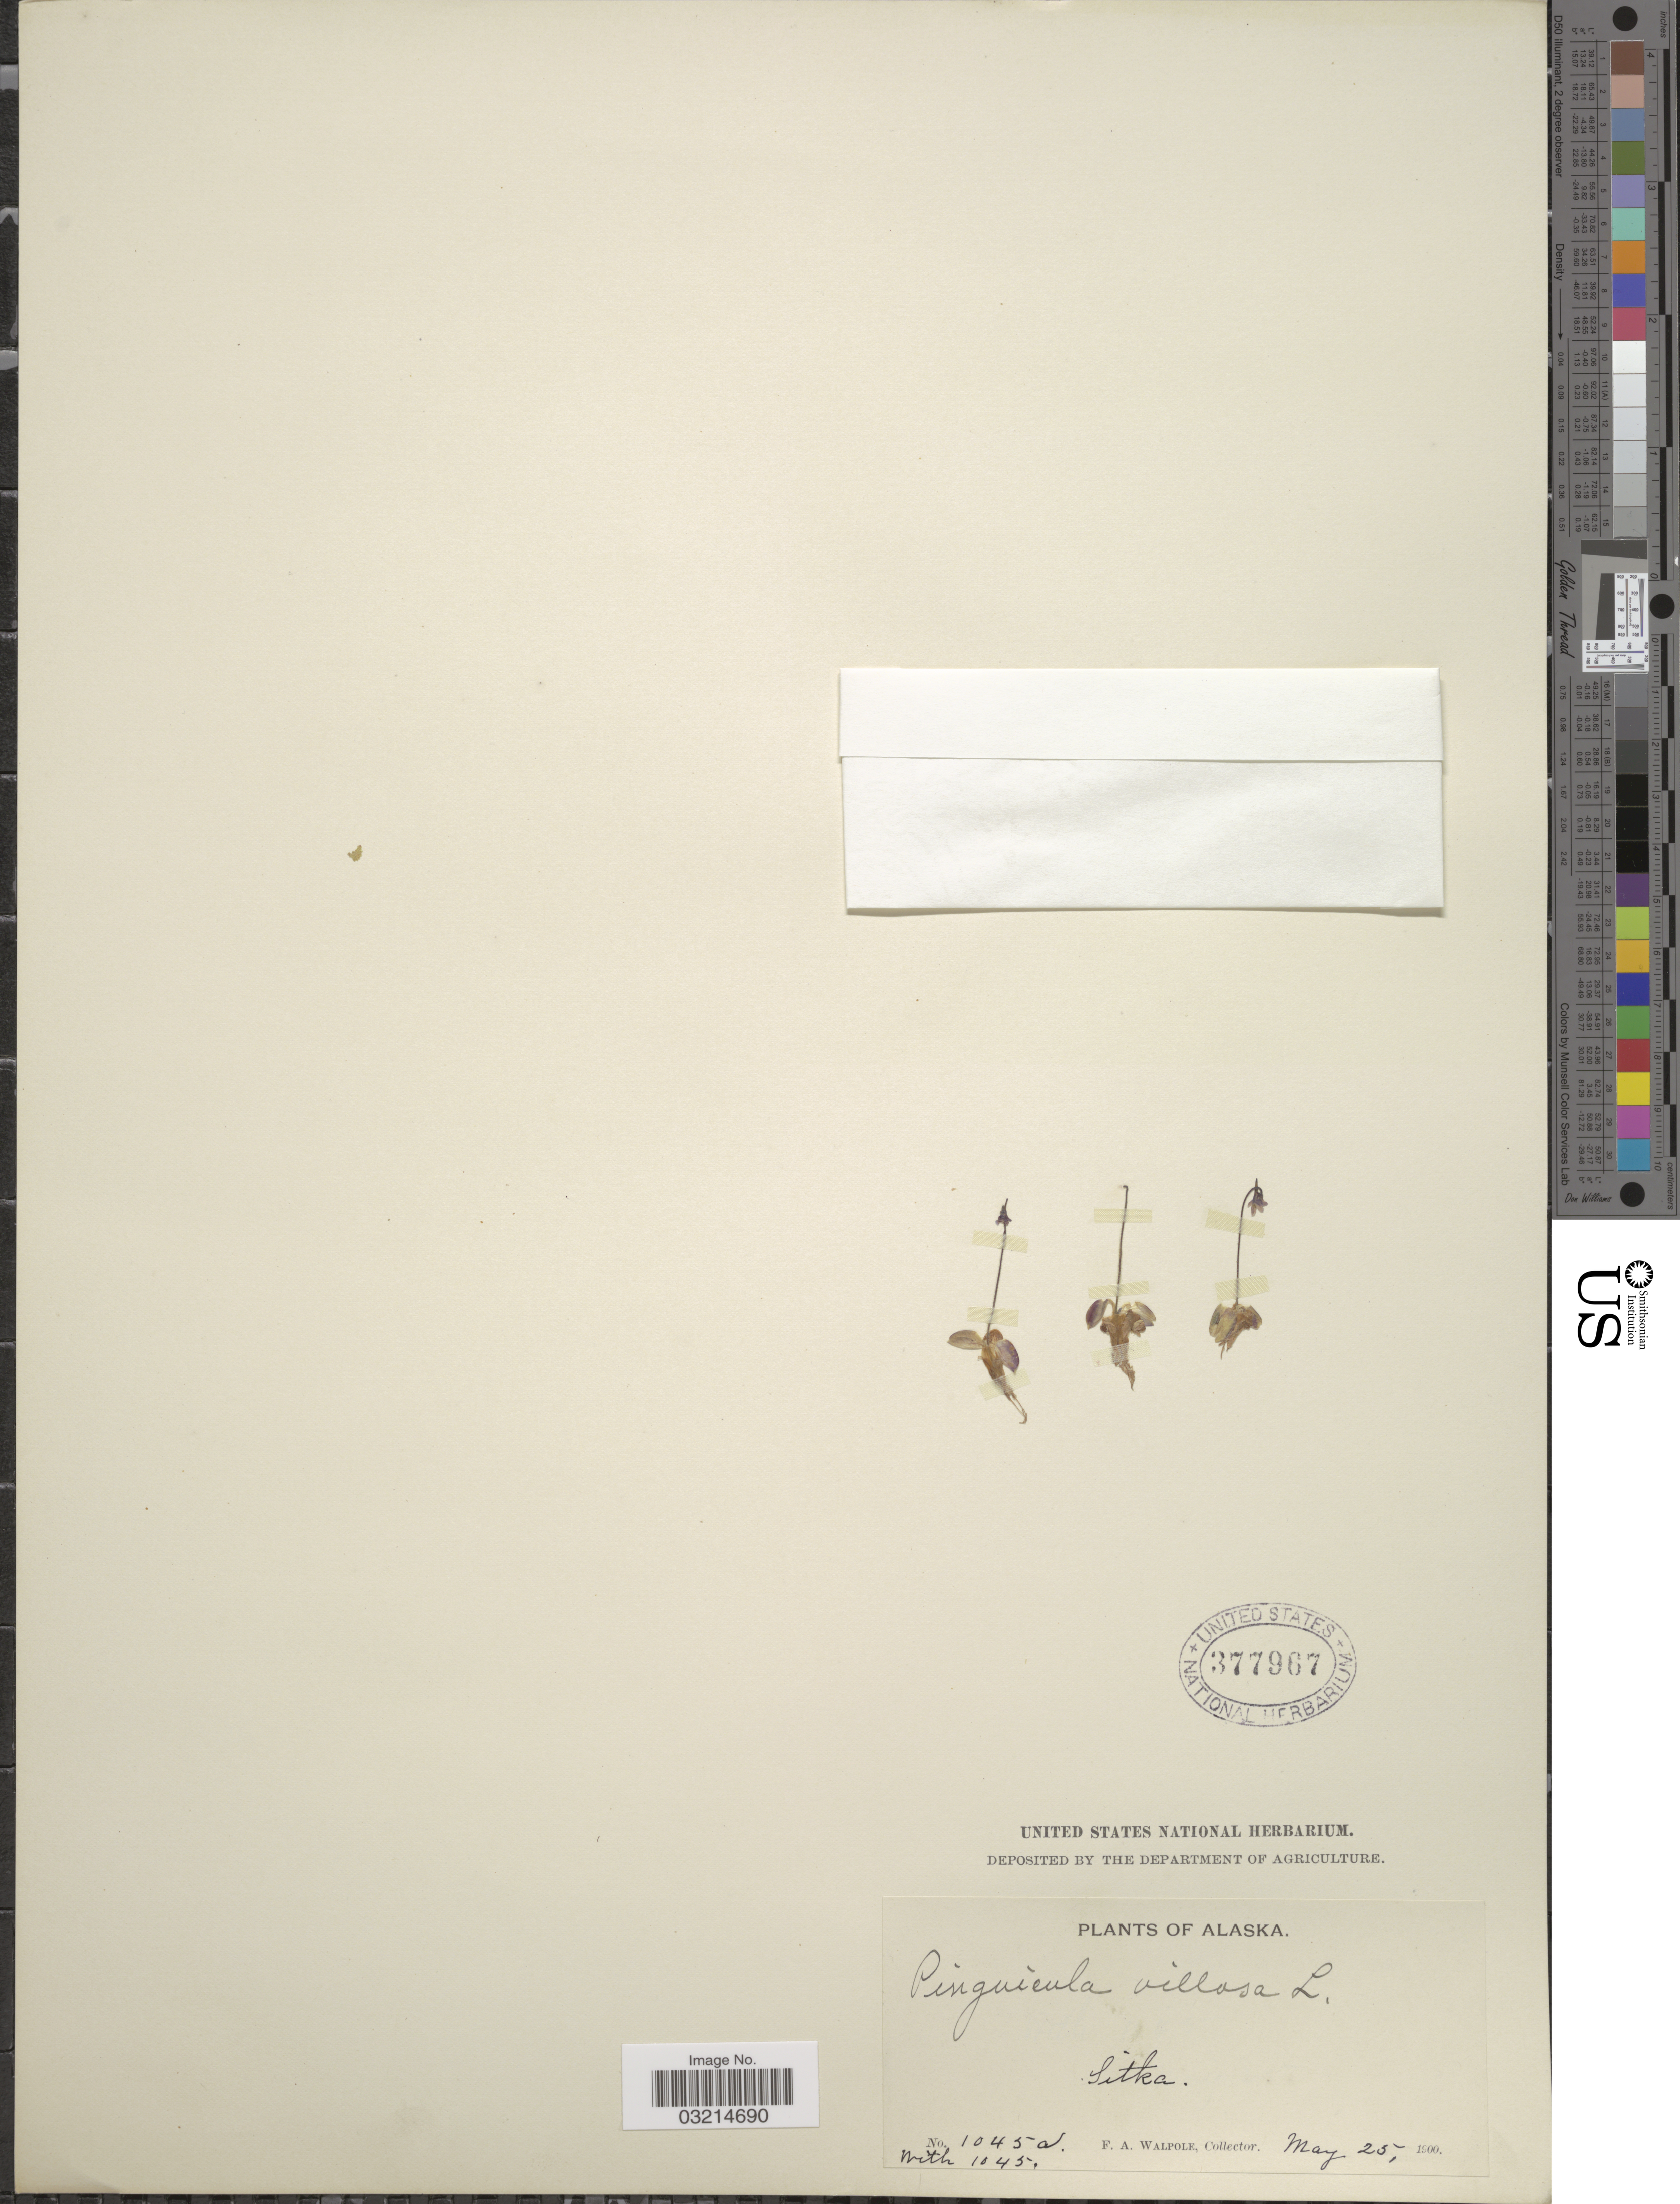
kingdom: Plantae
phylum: Tracheophyta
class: Magnoliopsida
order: Lamiales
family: Lentibulariaceae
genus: Pinguicula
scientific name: Pinguicula villosa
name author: L.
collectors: F. Walpole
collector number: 1045a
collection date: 1900-05-25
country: United States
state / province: Alaska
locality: Sitka.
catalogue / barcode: US 377967